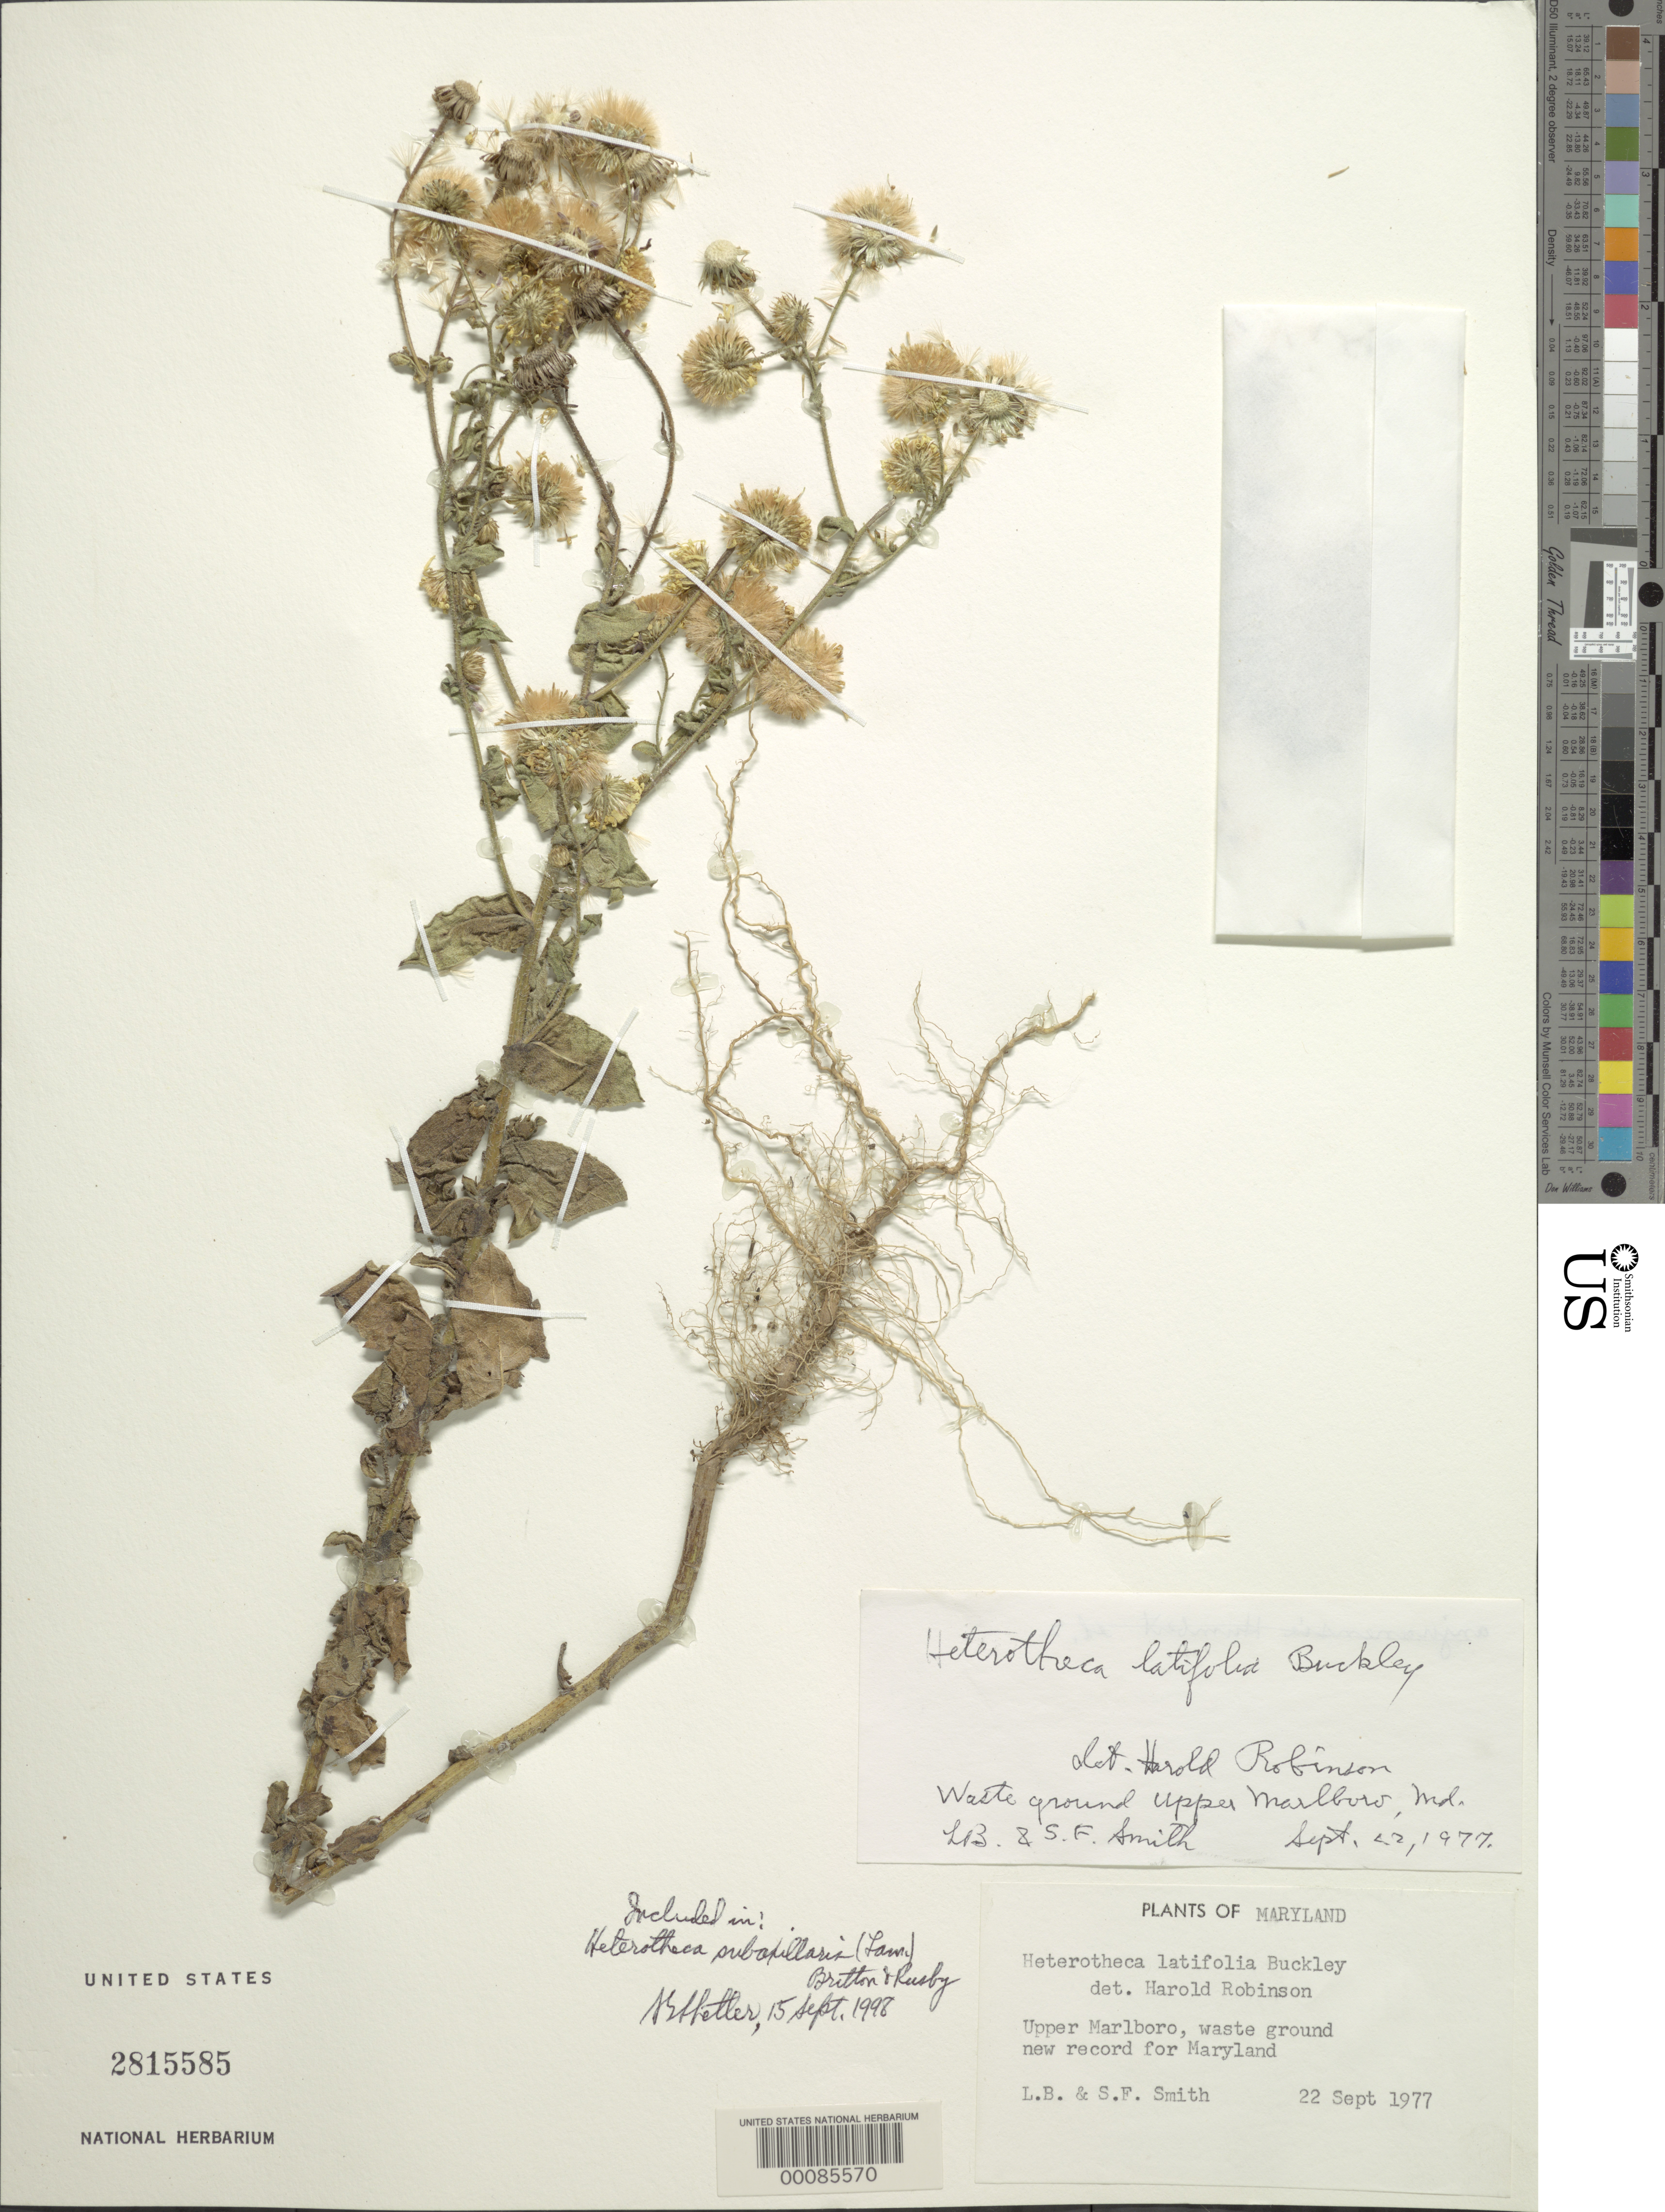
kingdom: Plantae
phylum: Tracheophyta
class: Magnoliopsida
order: Asterales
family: Asteraceae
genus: Heterotheca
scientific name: Heterotheca subaxillaris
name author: (Lam.) Britton & Rusby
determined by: Robinson, Harold E., (US)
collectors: L. Smith & S.F. Smith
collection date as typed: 22 Sep 1977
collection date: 1977-09-22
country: United States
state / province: Maryland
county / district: Prince George's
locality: Upper Marlboro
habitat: Waste ground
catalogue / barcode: US 2815585